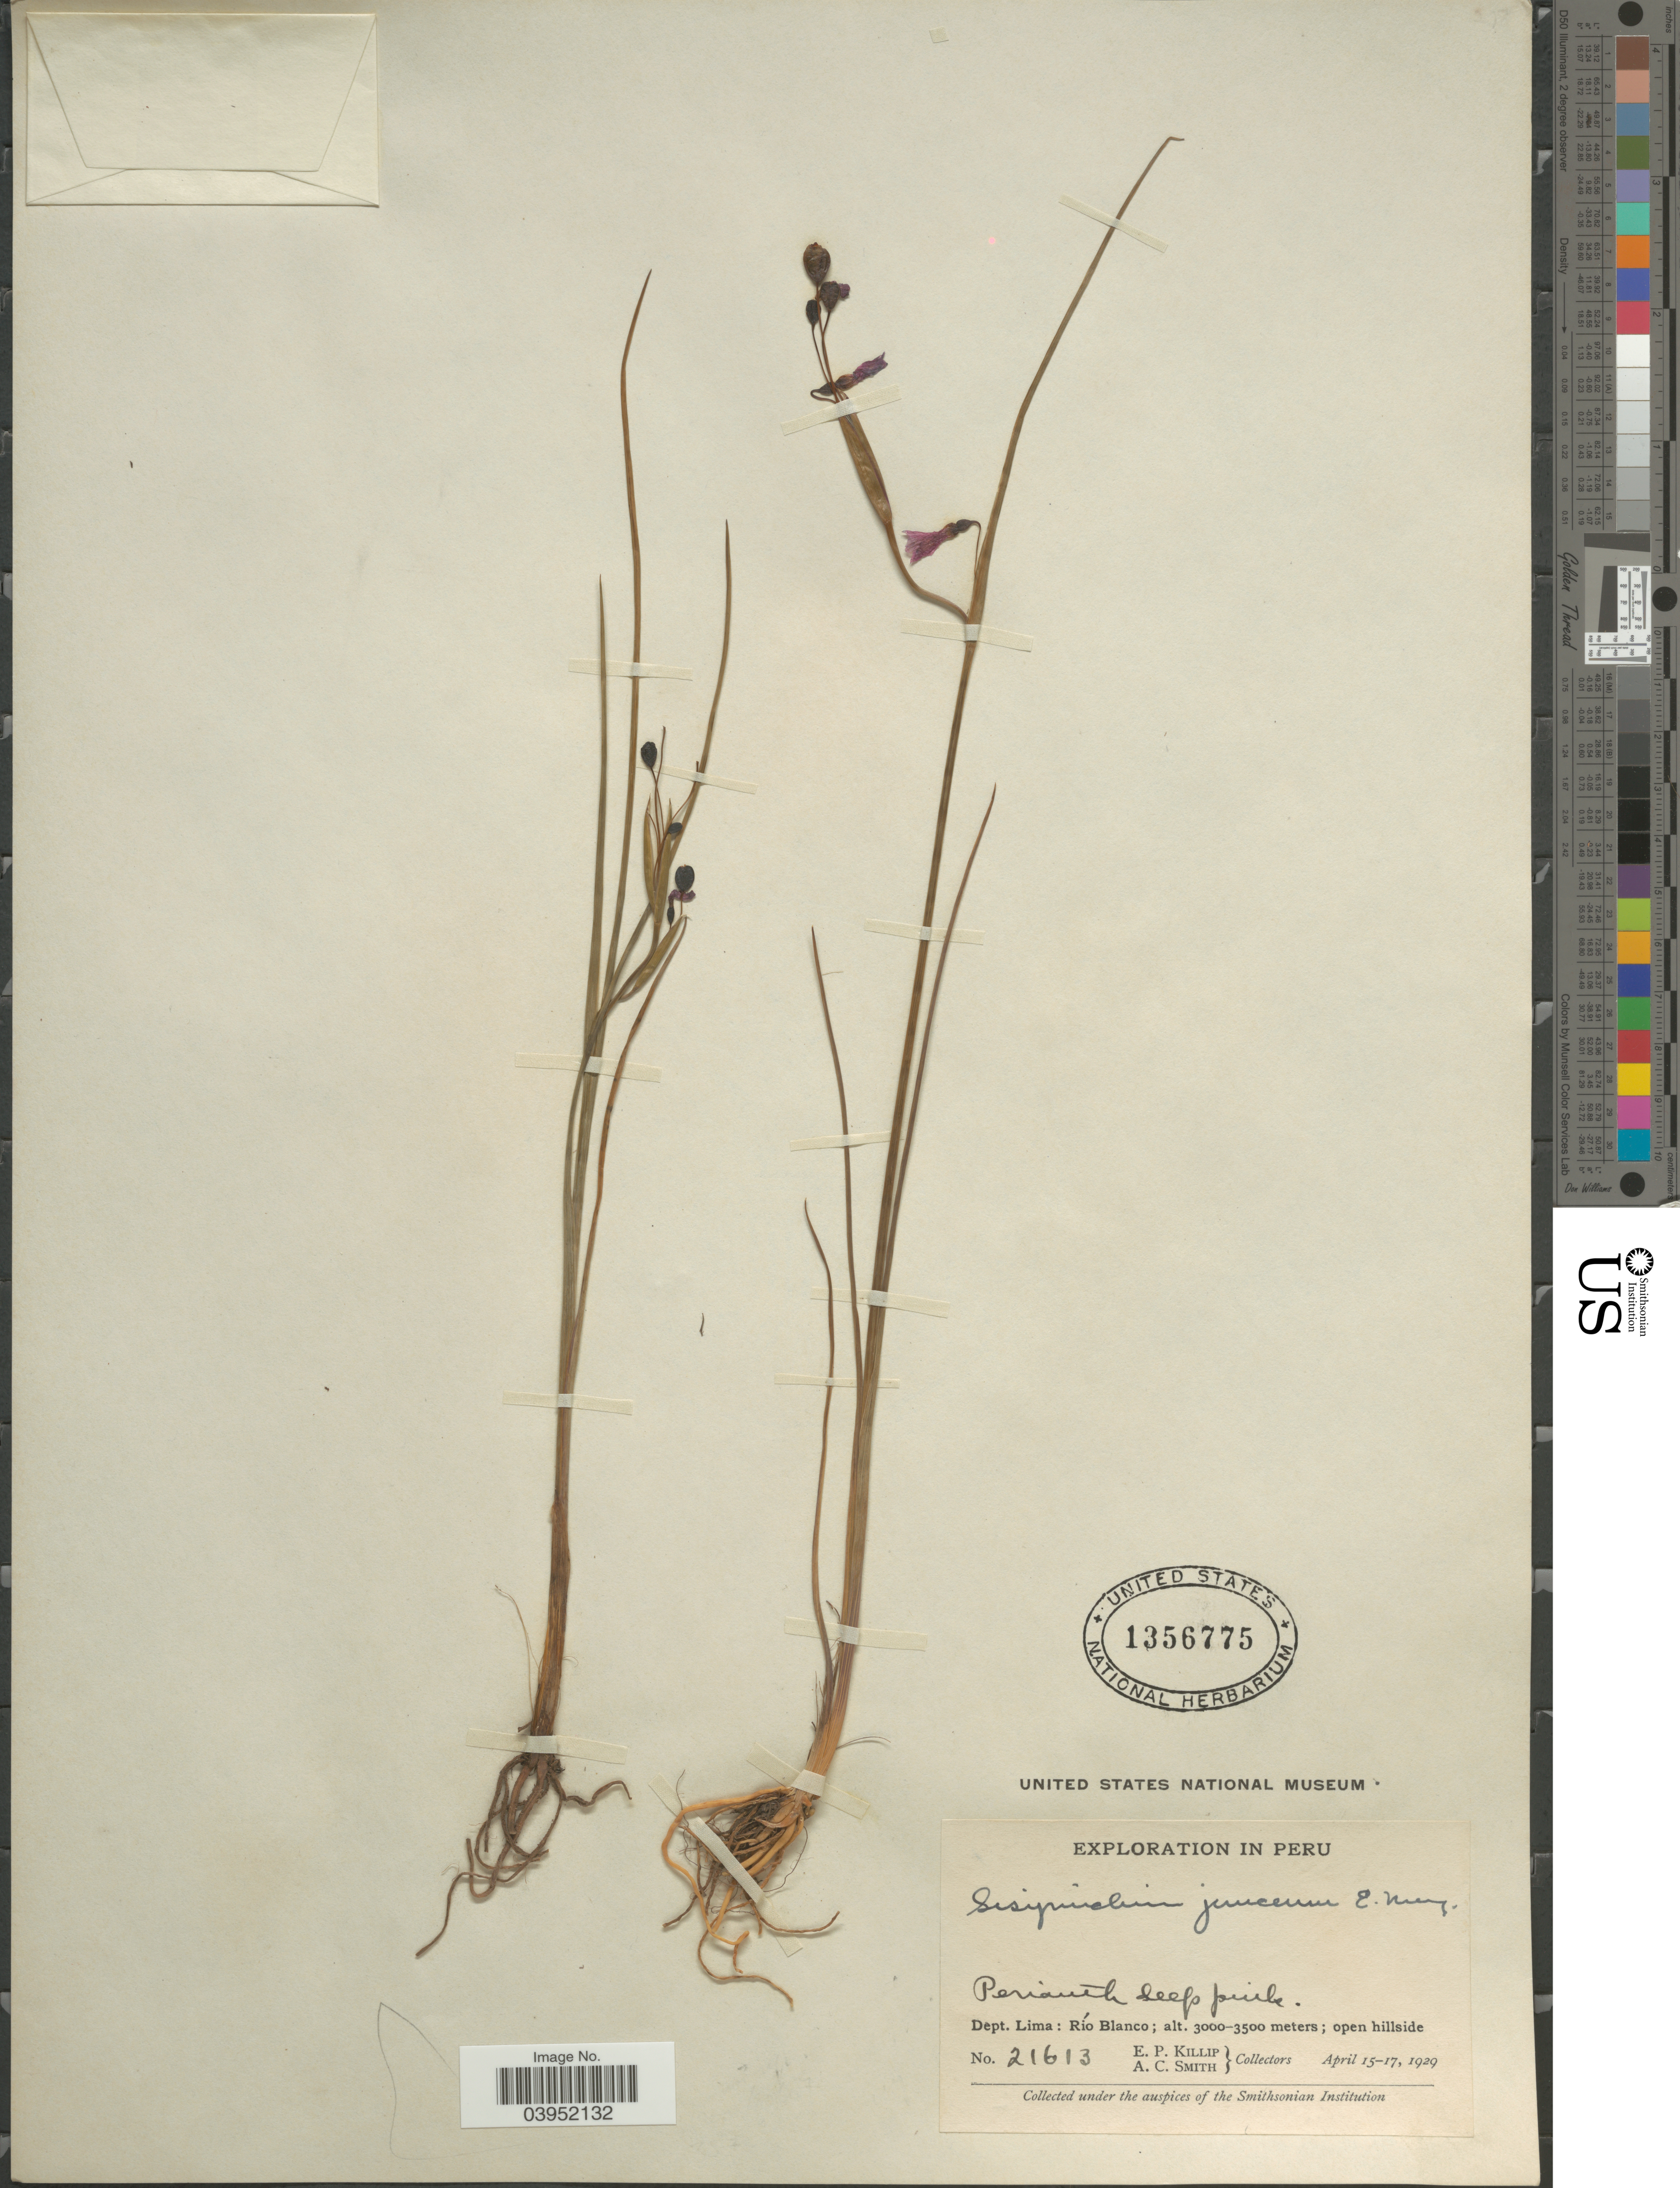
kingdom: Plantae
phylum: Tracheophyta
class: Liliopsida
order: Asparagales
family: Iridaceae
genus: Sisyrinchium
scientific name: Sisyrinchium junceum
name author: E. Mey. ex C. Presl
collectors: E. P. Killip & A. C. Smith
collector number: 21613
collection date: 1929-04-15/1929-04-17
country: Peru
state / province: Lima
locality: Dept. Lima: Río Blanco.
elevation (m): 3000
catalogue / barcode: US 1356775